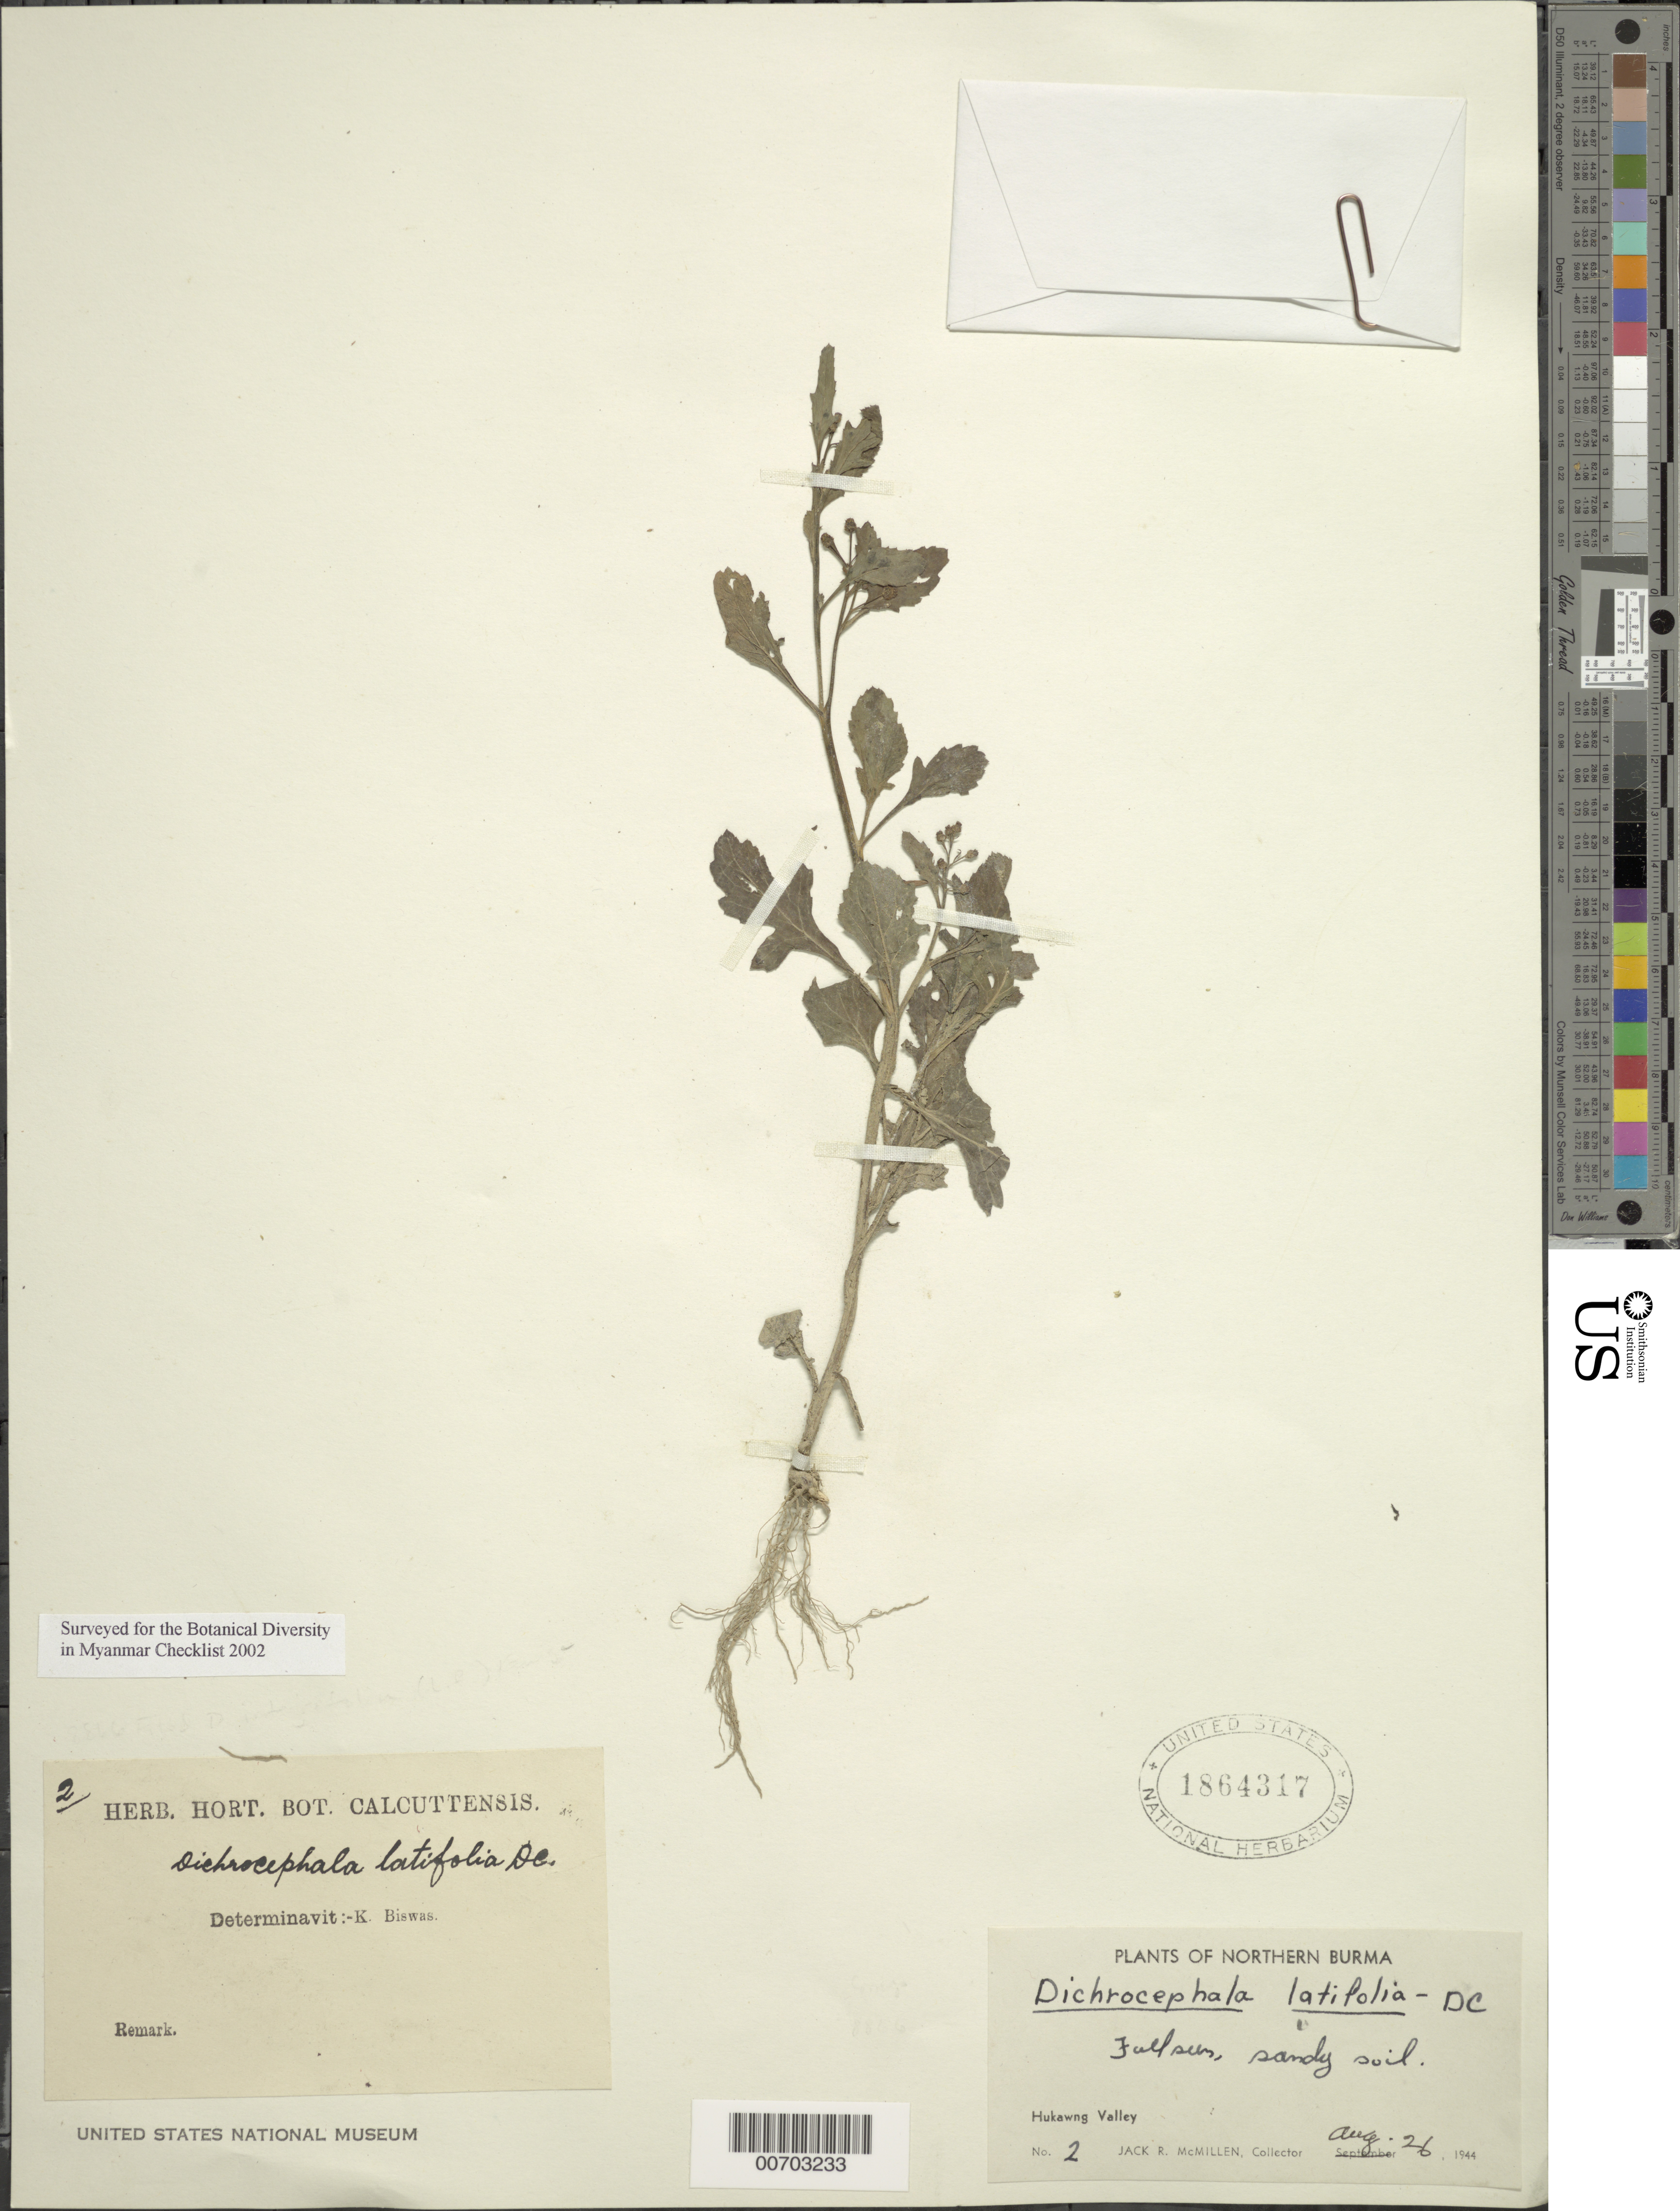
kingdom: Plantae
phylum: Tracheophyta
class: Magnoliopsida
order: Asterales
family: Asteraceae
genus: Dichrocephala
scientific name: Dichrocephala integrifolia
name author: (L. f.) Kuntze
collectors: J. McMillen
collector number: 2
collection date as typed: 26 Aug 1944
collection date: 1944-08-26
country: Myanmar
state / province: Kachin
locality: Hukawng Valley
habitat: Full sun, sandy soil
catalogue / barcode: US 1864317